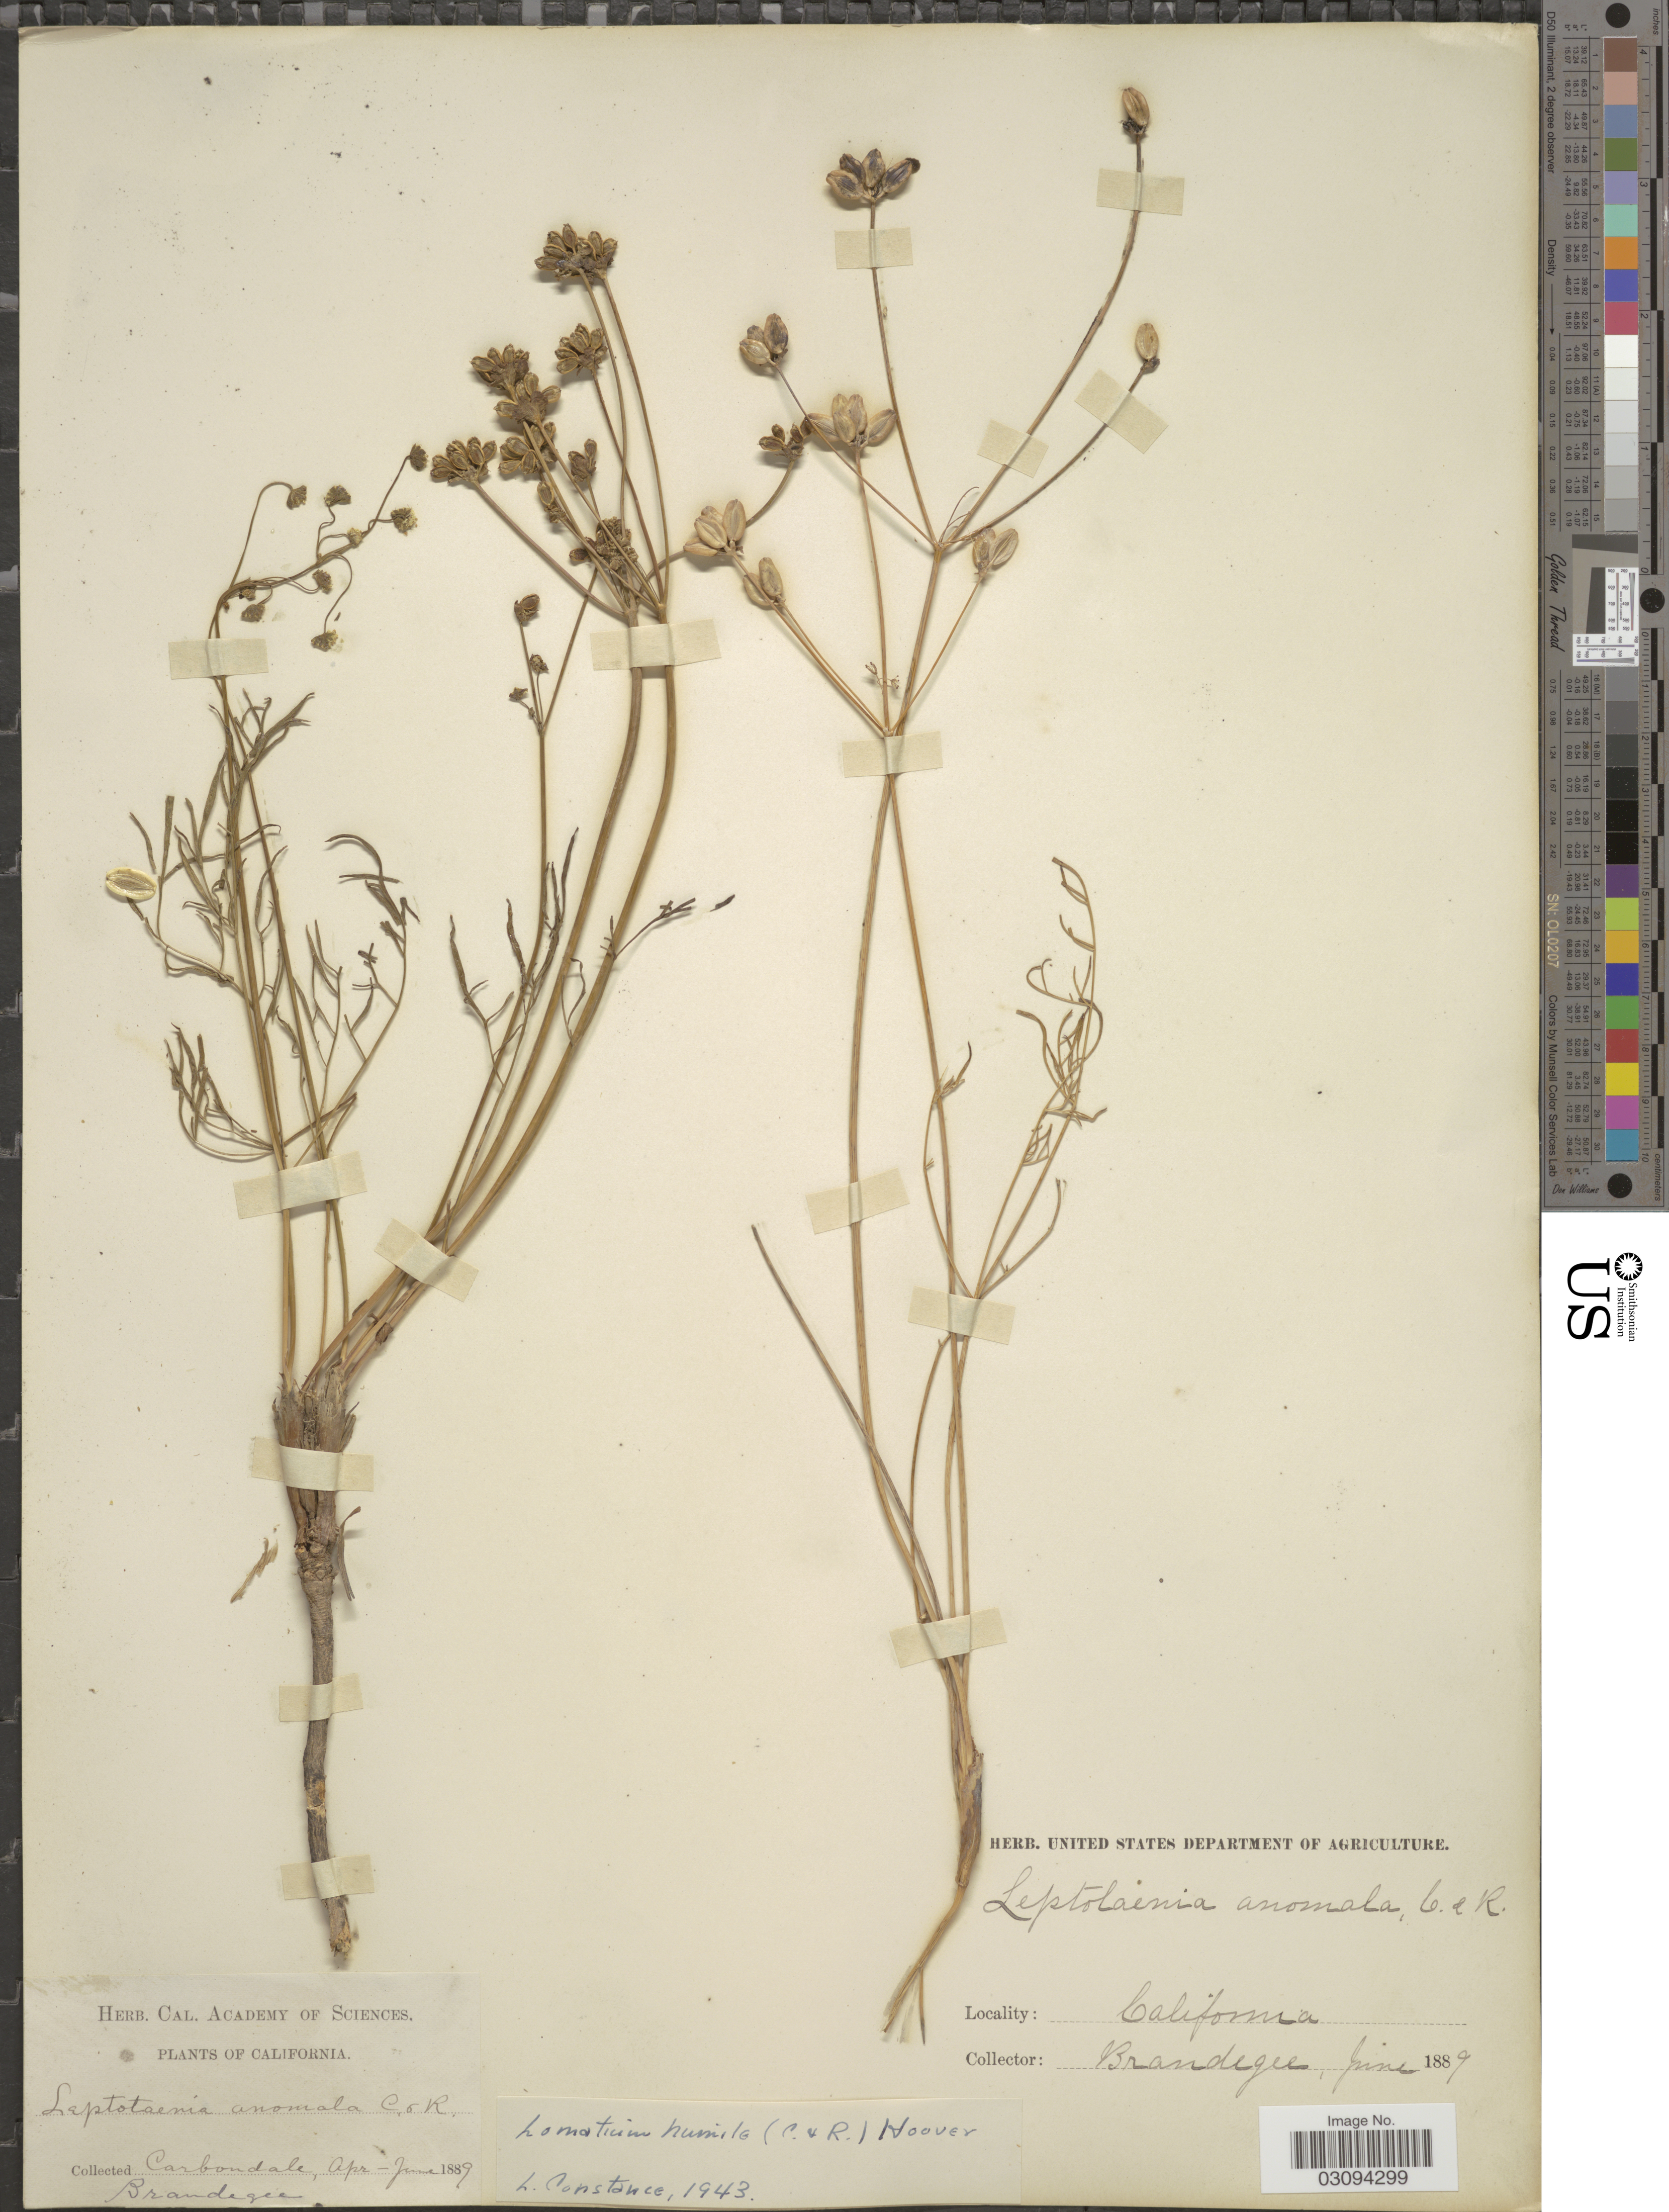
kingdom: Plantae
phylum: Tracheophyta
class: Magnoliopsida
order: Apiales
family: Apiaceae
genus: Lomatium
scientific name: Lomatium humile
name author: (J.M. Coult. & Rose) Hoover ex Mathias & Constance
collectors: -- Brandegee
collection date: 1889-04/1889-06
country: United States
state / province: California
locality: Carbondale.